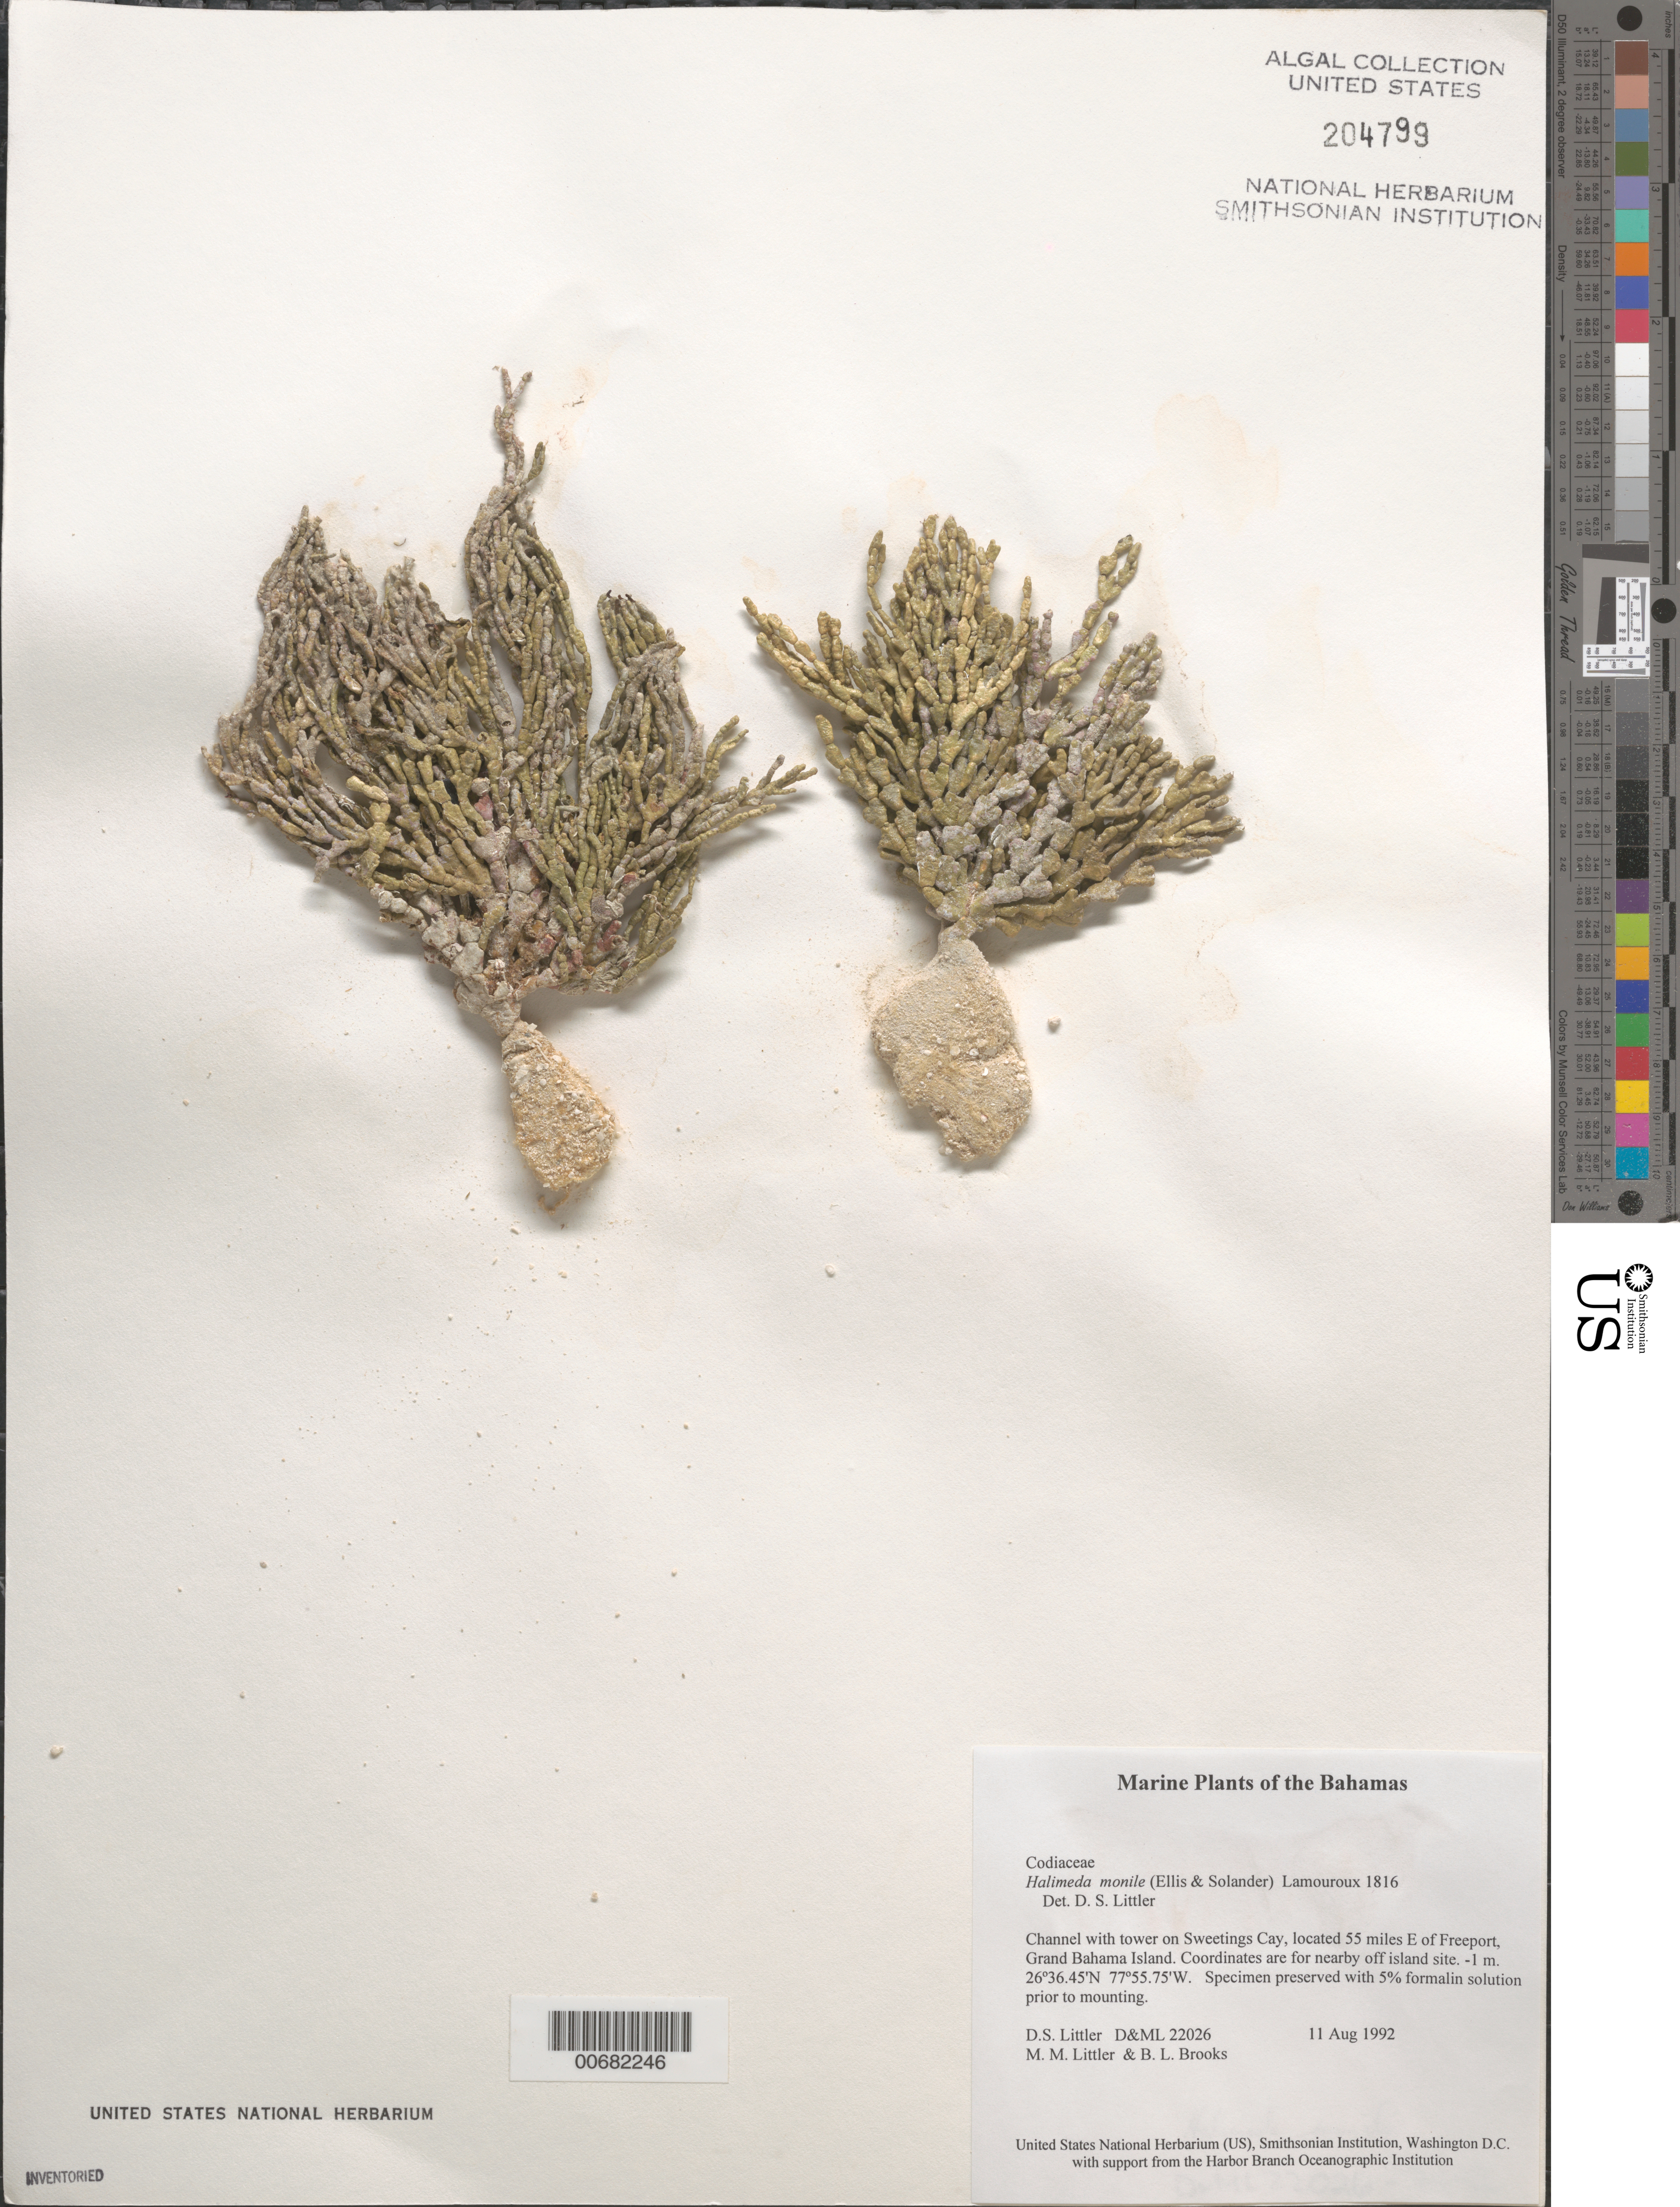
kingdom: Plantae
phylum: Chlorophyta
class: Ulvophyceae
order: Bryopsidales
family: Halimedaceae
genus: Halimeda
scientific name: Halimeda monile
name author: (J. Ellis & Sol.) J.V.Lamouroux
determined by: Littler, D. S.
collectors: D. S. Littler, M. M. Littler & B. Brooks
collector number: D&ML 22026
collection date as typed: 11 Aug 1992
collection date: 1992-08-11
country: Bahamas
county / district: Grand Bahama District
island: Sweetings Cay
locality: Off Sweetings Cay, 55 miles east of Freeport, Grand Bahama Island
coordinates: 26 36.45' N, 77 55.75' W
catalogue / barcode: US 204799